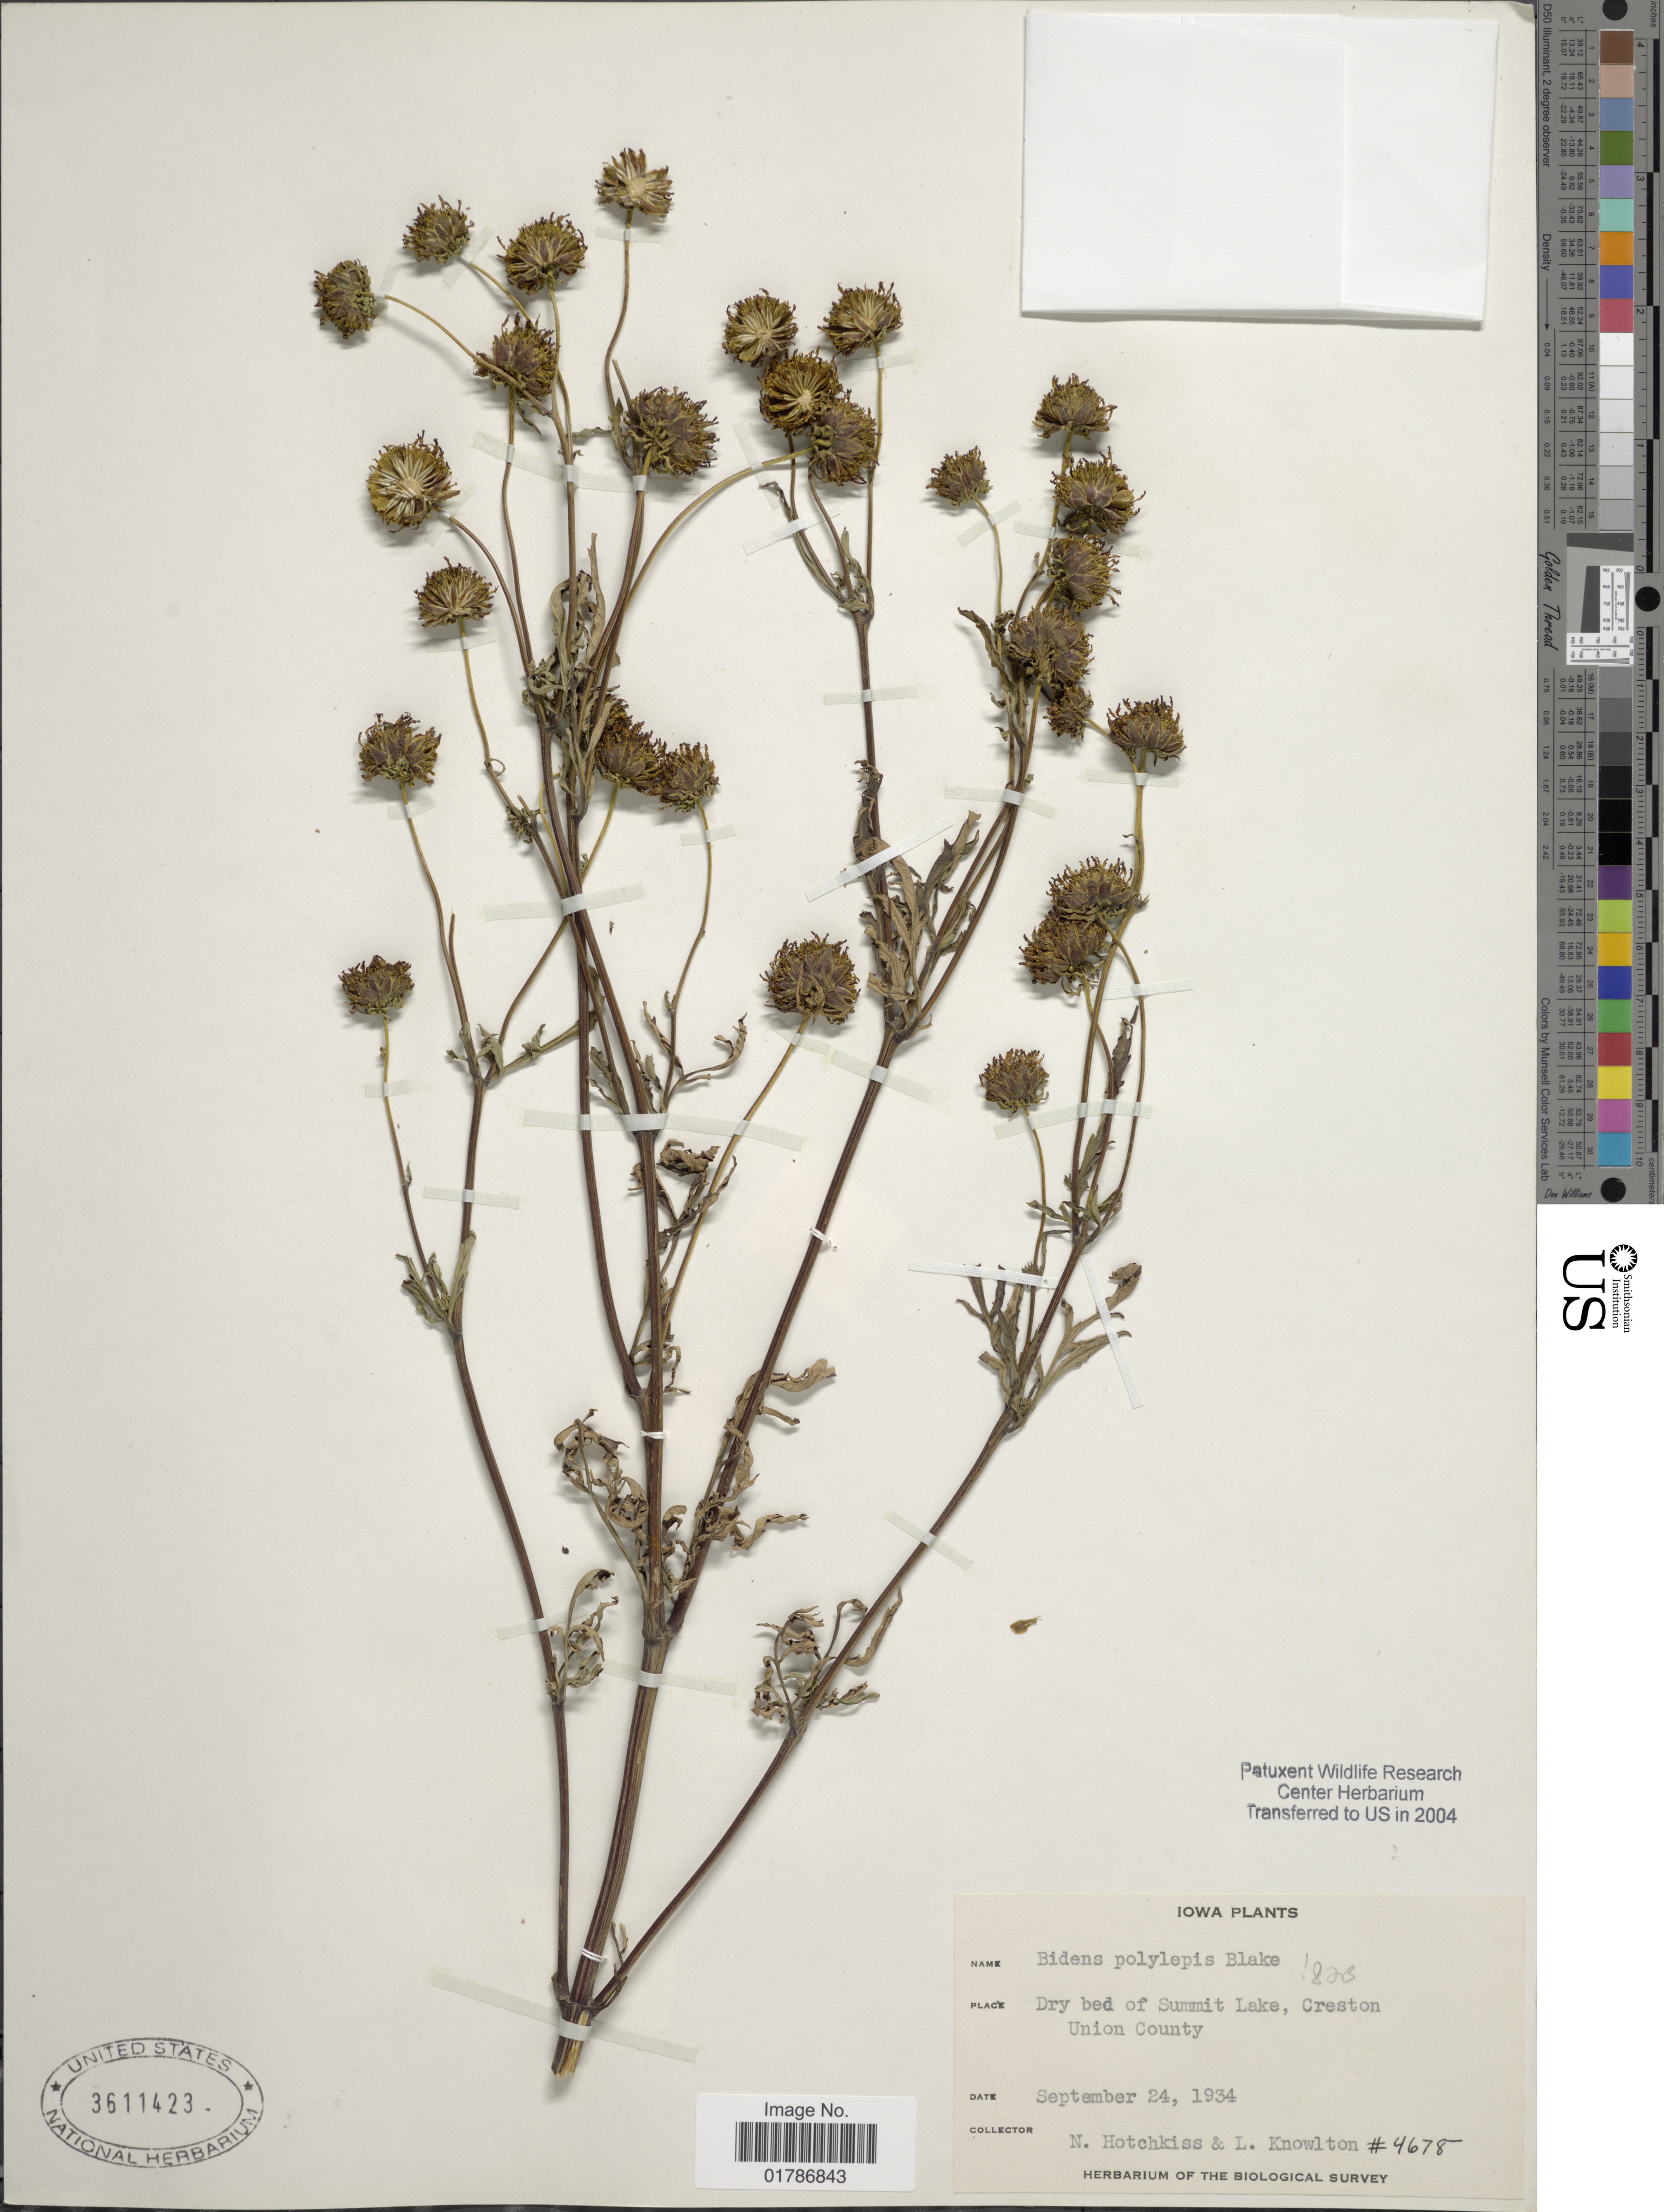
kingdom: Plantae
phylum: Tracheophyta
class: Magnoliopsida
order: Asterales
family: Asteraceae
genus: Bidens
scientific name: Bidens polylepis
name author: S.F. Blake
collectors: N. Hotchkiss & L. Knowlton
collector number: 4678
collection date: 1934-09-24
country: United States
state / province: Iowa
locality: Dry bed of Summit Lake, Creston Union County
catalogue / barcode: US 3611423